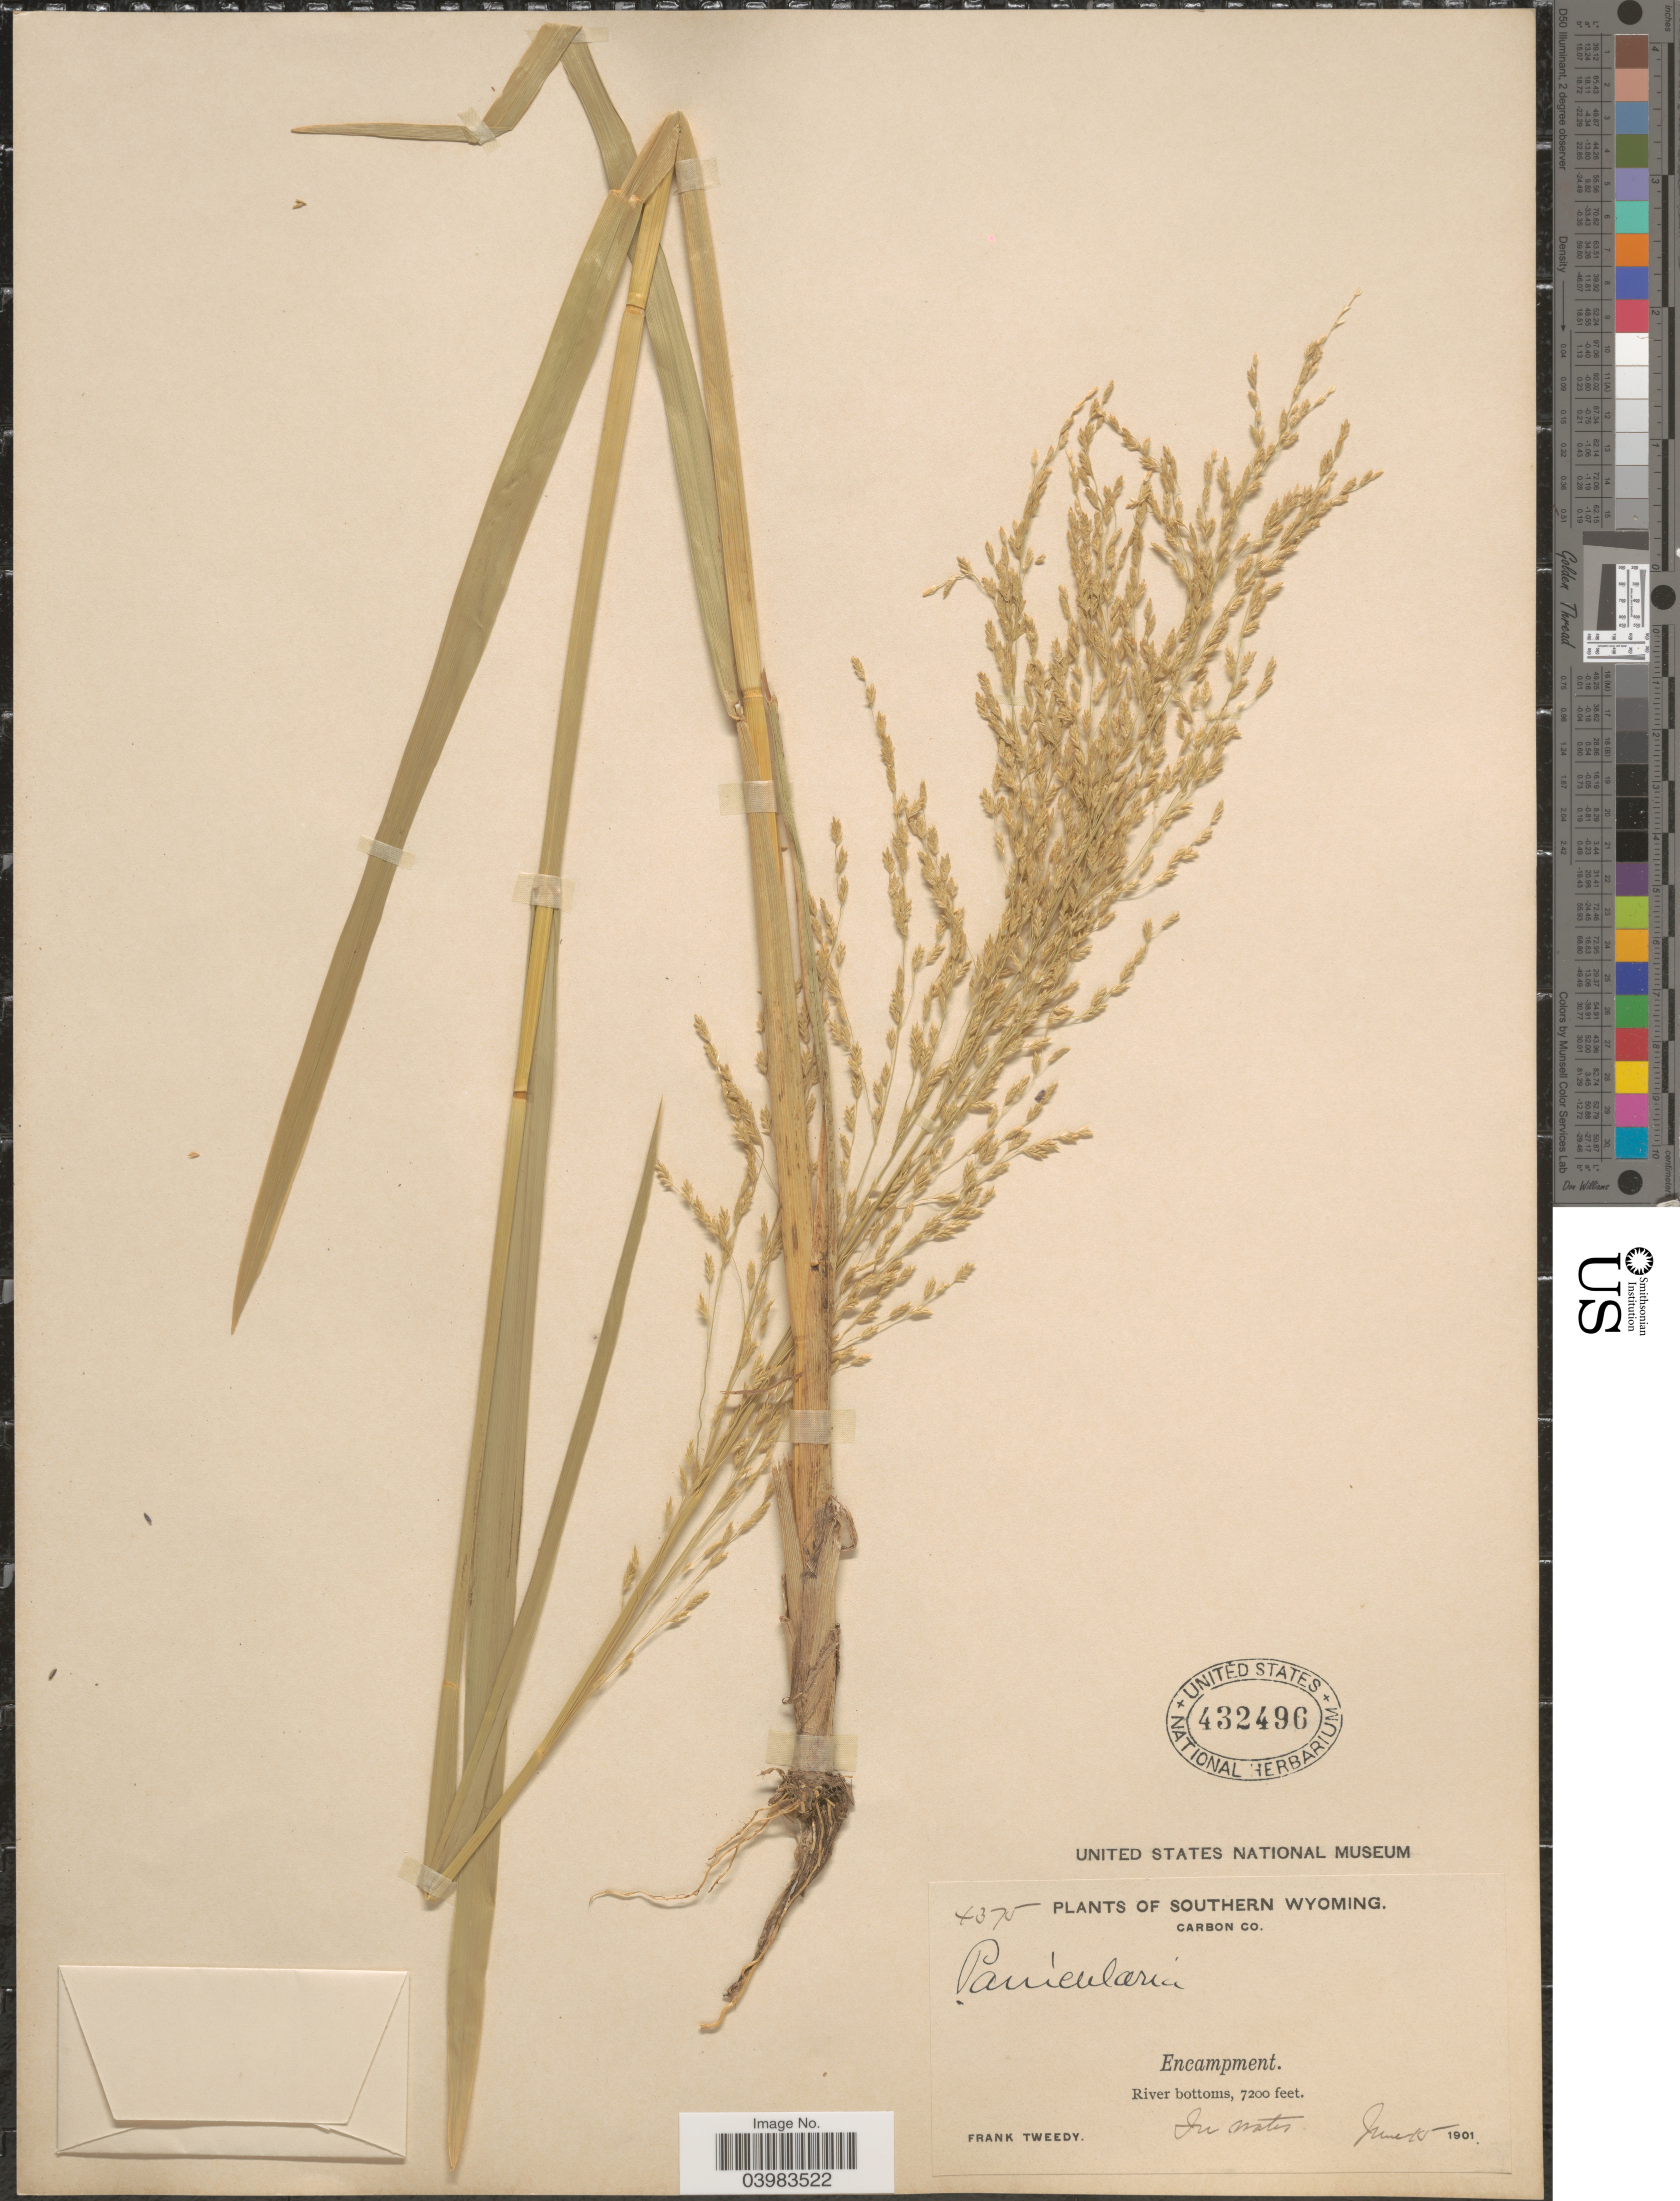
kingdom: Plantae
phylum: Tracheophyta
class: Liliopsida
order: Poales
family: Poaceae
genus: Glyceria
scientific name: Glyceria grandis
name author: S. Watson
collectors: F. Tweedy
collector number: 4375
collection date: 1901-06-15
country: United States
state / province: Wyoming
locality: Southern Wyoming. Carbon Co. Encampment. River bottoms. In water.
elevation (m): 2195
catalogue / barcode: US 432496